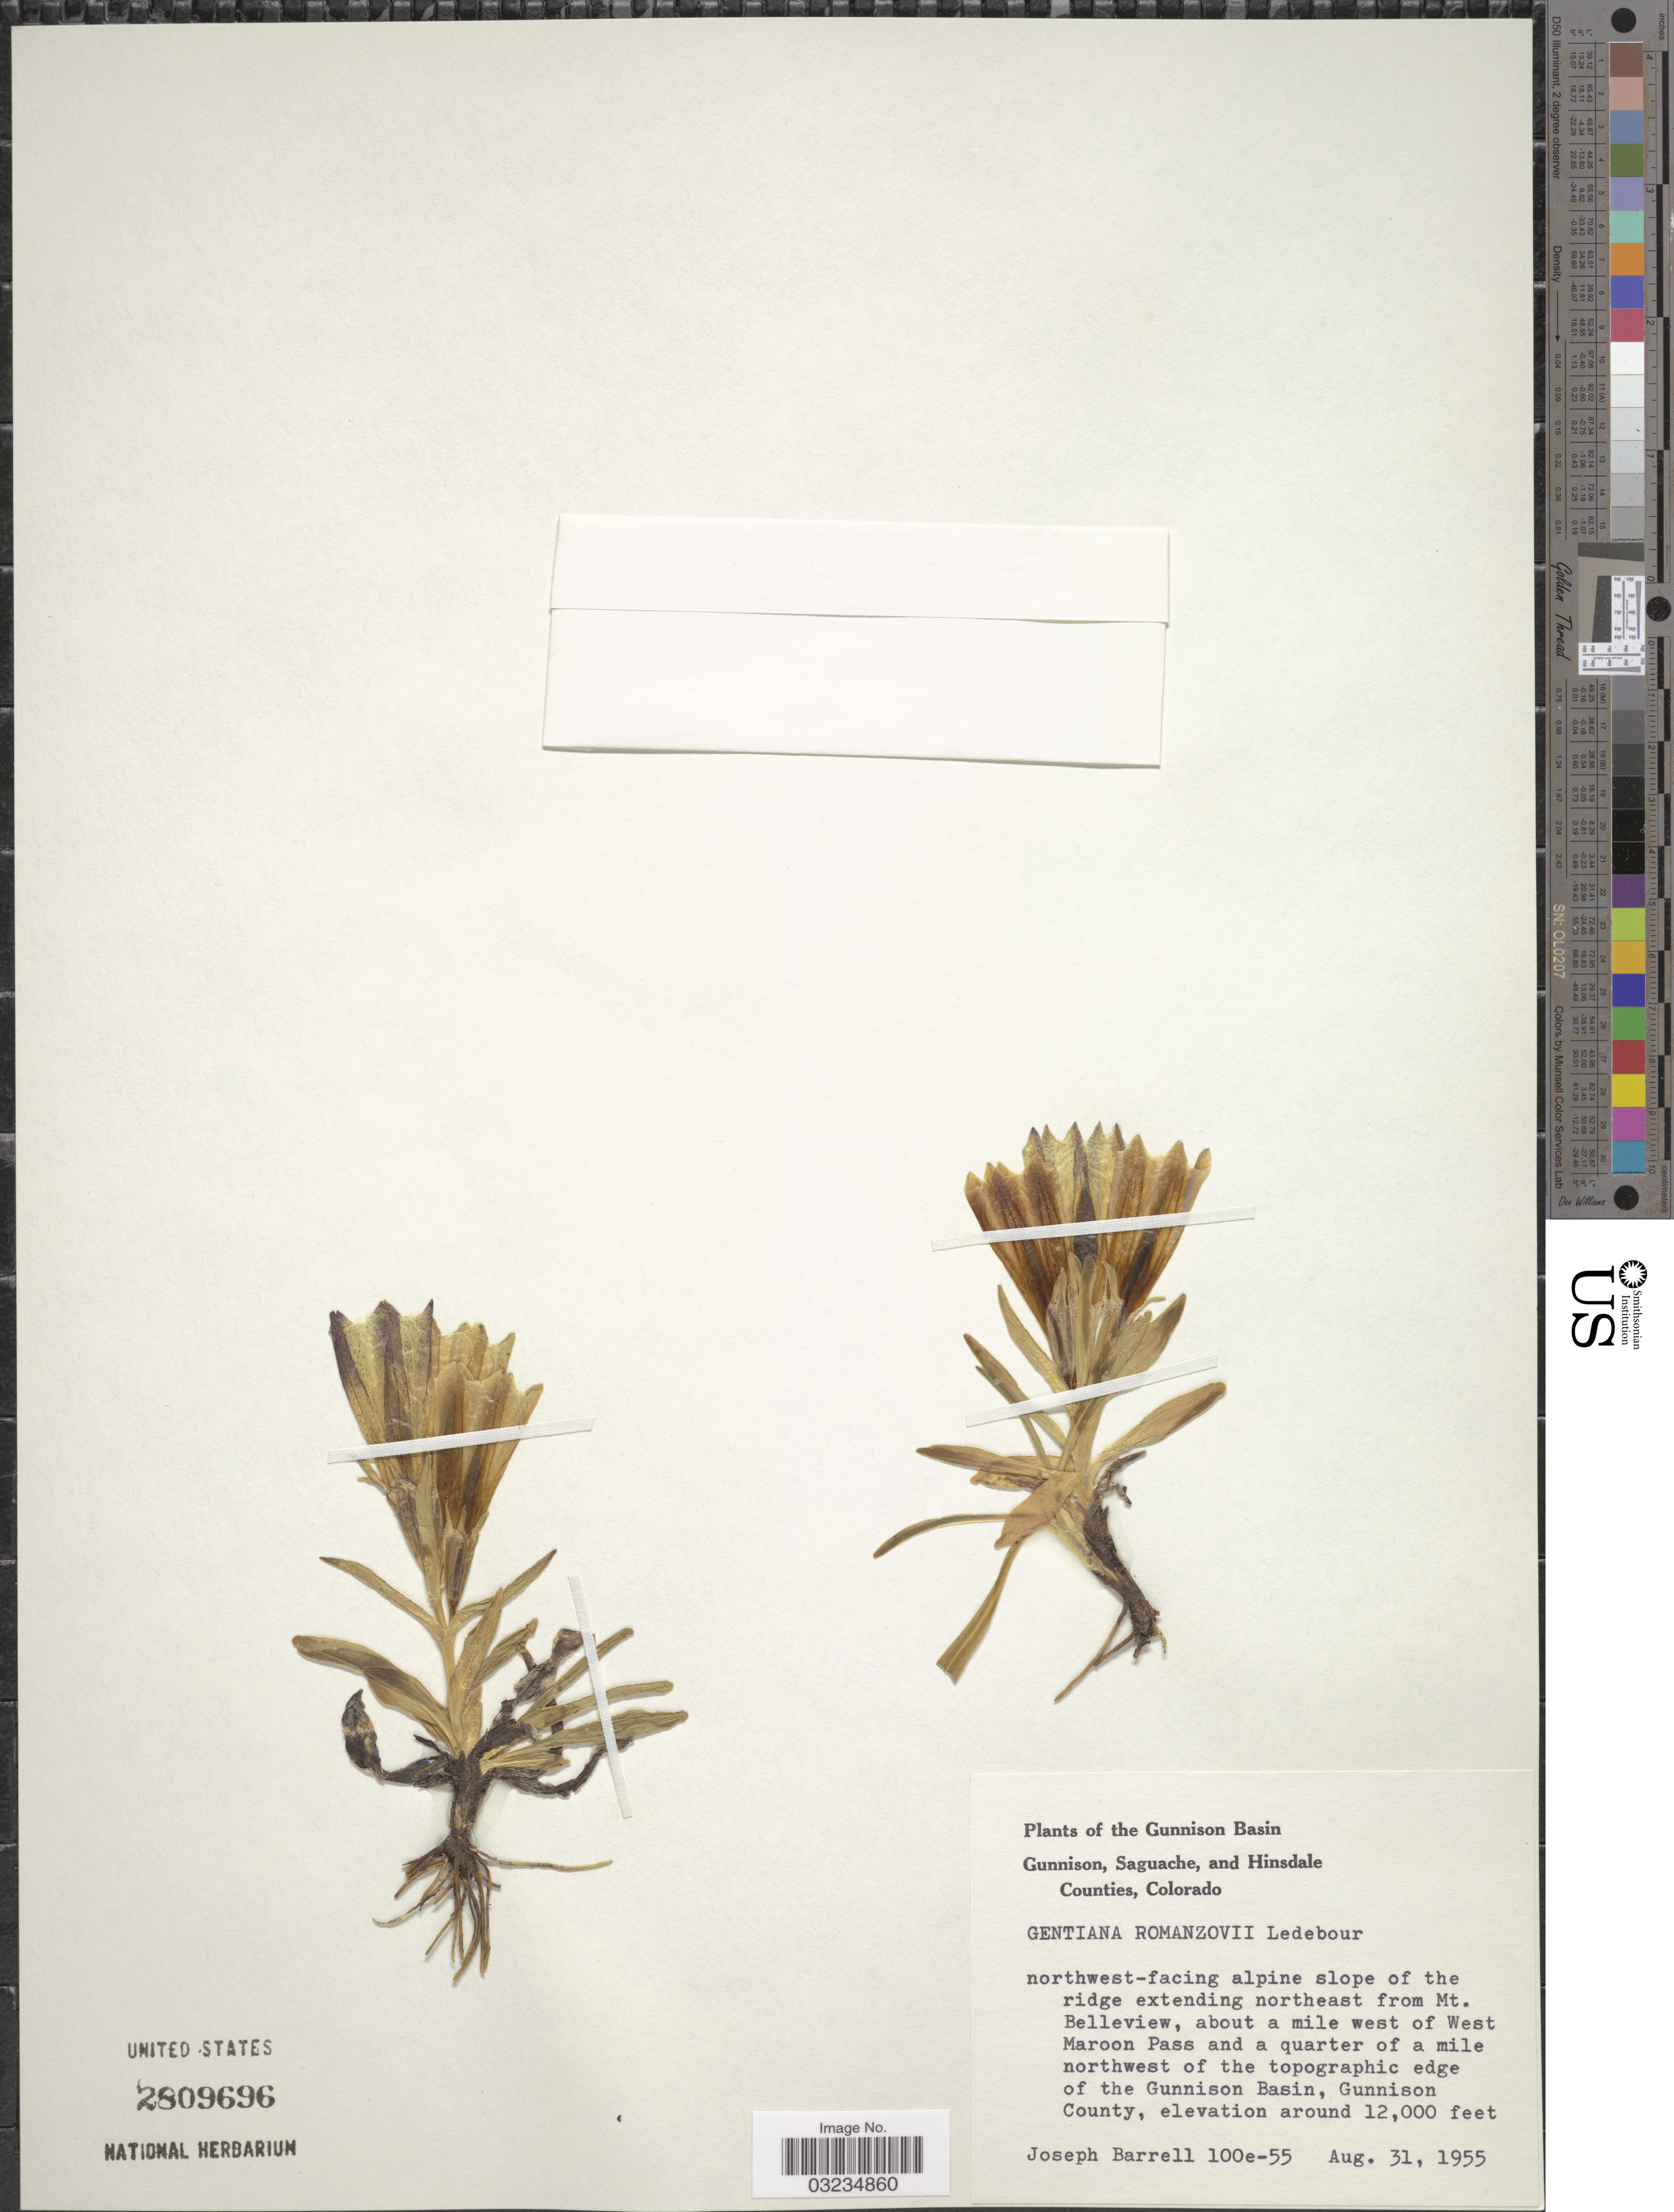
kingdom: Plantae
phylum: Tracheophyta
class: Magnoliopsida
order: Gentianales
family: Gentianaceae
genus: Gentiana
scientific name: Gentiana romanzovii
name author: Ledeb. ex Bunge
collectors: J. Barrell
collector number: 100e-55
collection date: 1955-08-31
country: United States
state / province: Colorado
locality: Gunnison Basin. Northwest-facing alpine slope of the ridge extending northeast from mt. Belleview, about a mile west of West Maroon Pass and a quarter of a mile northwest of the topographic edge of the Gunnison Basin, Gunnison County.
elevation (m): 366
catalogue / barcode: US 2809696